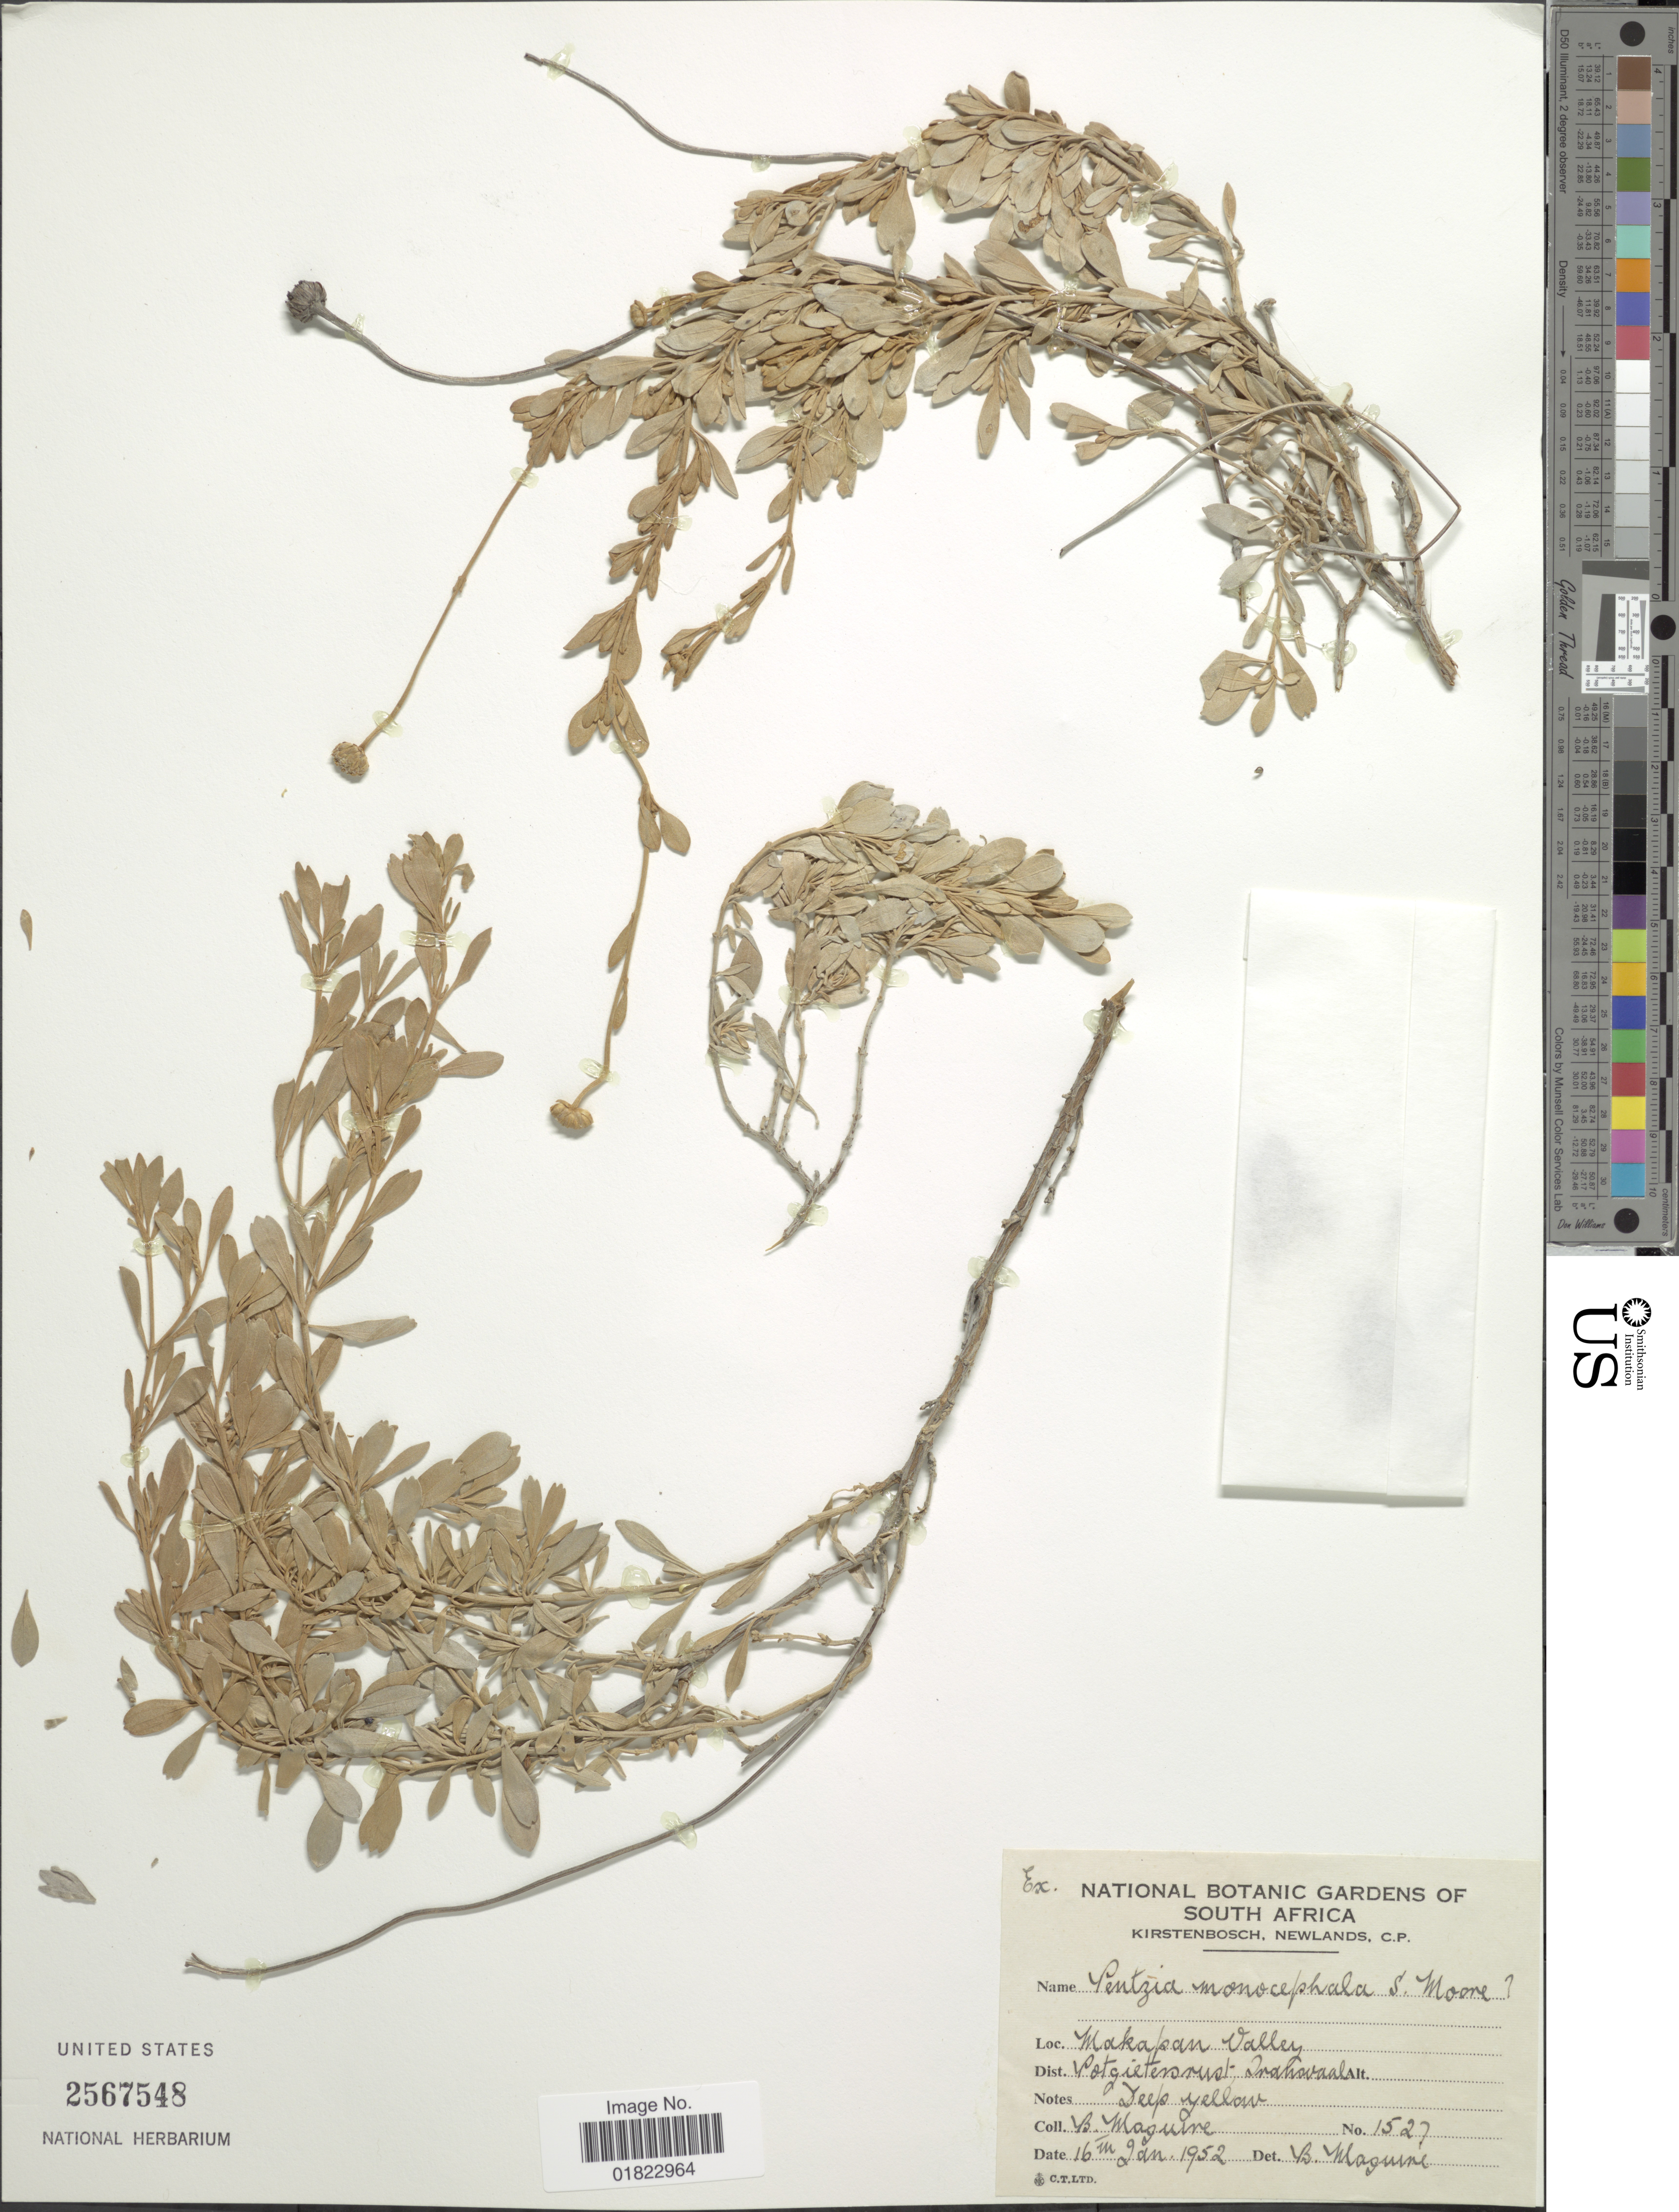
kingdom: Plantae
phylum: Tracheophyta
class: Magnoliopsida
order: Asterales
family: Asteraceae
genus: Pentzia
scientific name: Pentzia monocephala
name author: S. Moore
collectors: B. Maguire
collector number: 1527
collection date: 1952-01-16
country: South Africa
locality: Makapan Valley, Dist. Potgietersrust Transvaal.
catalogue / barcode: US 2567548